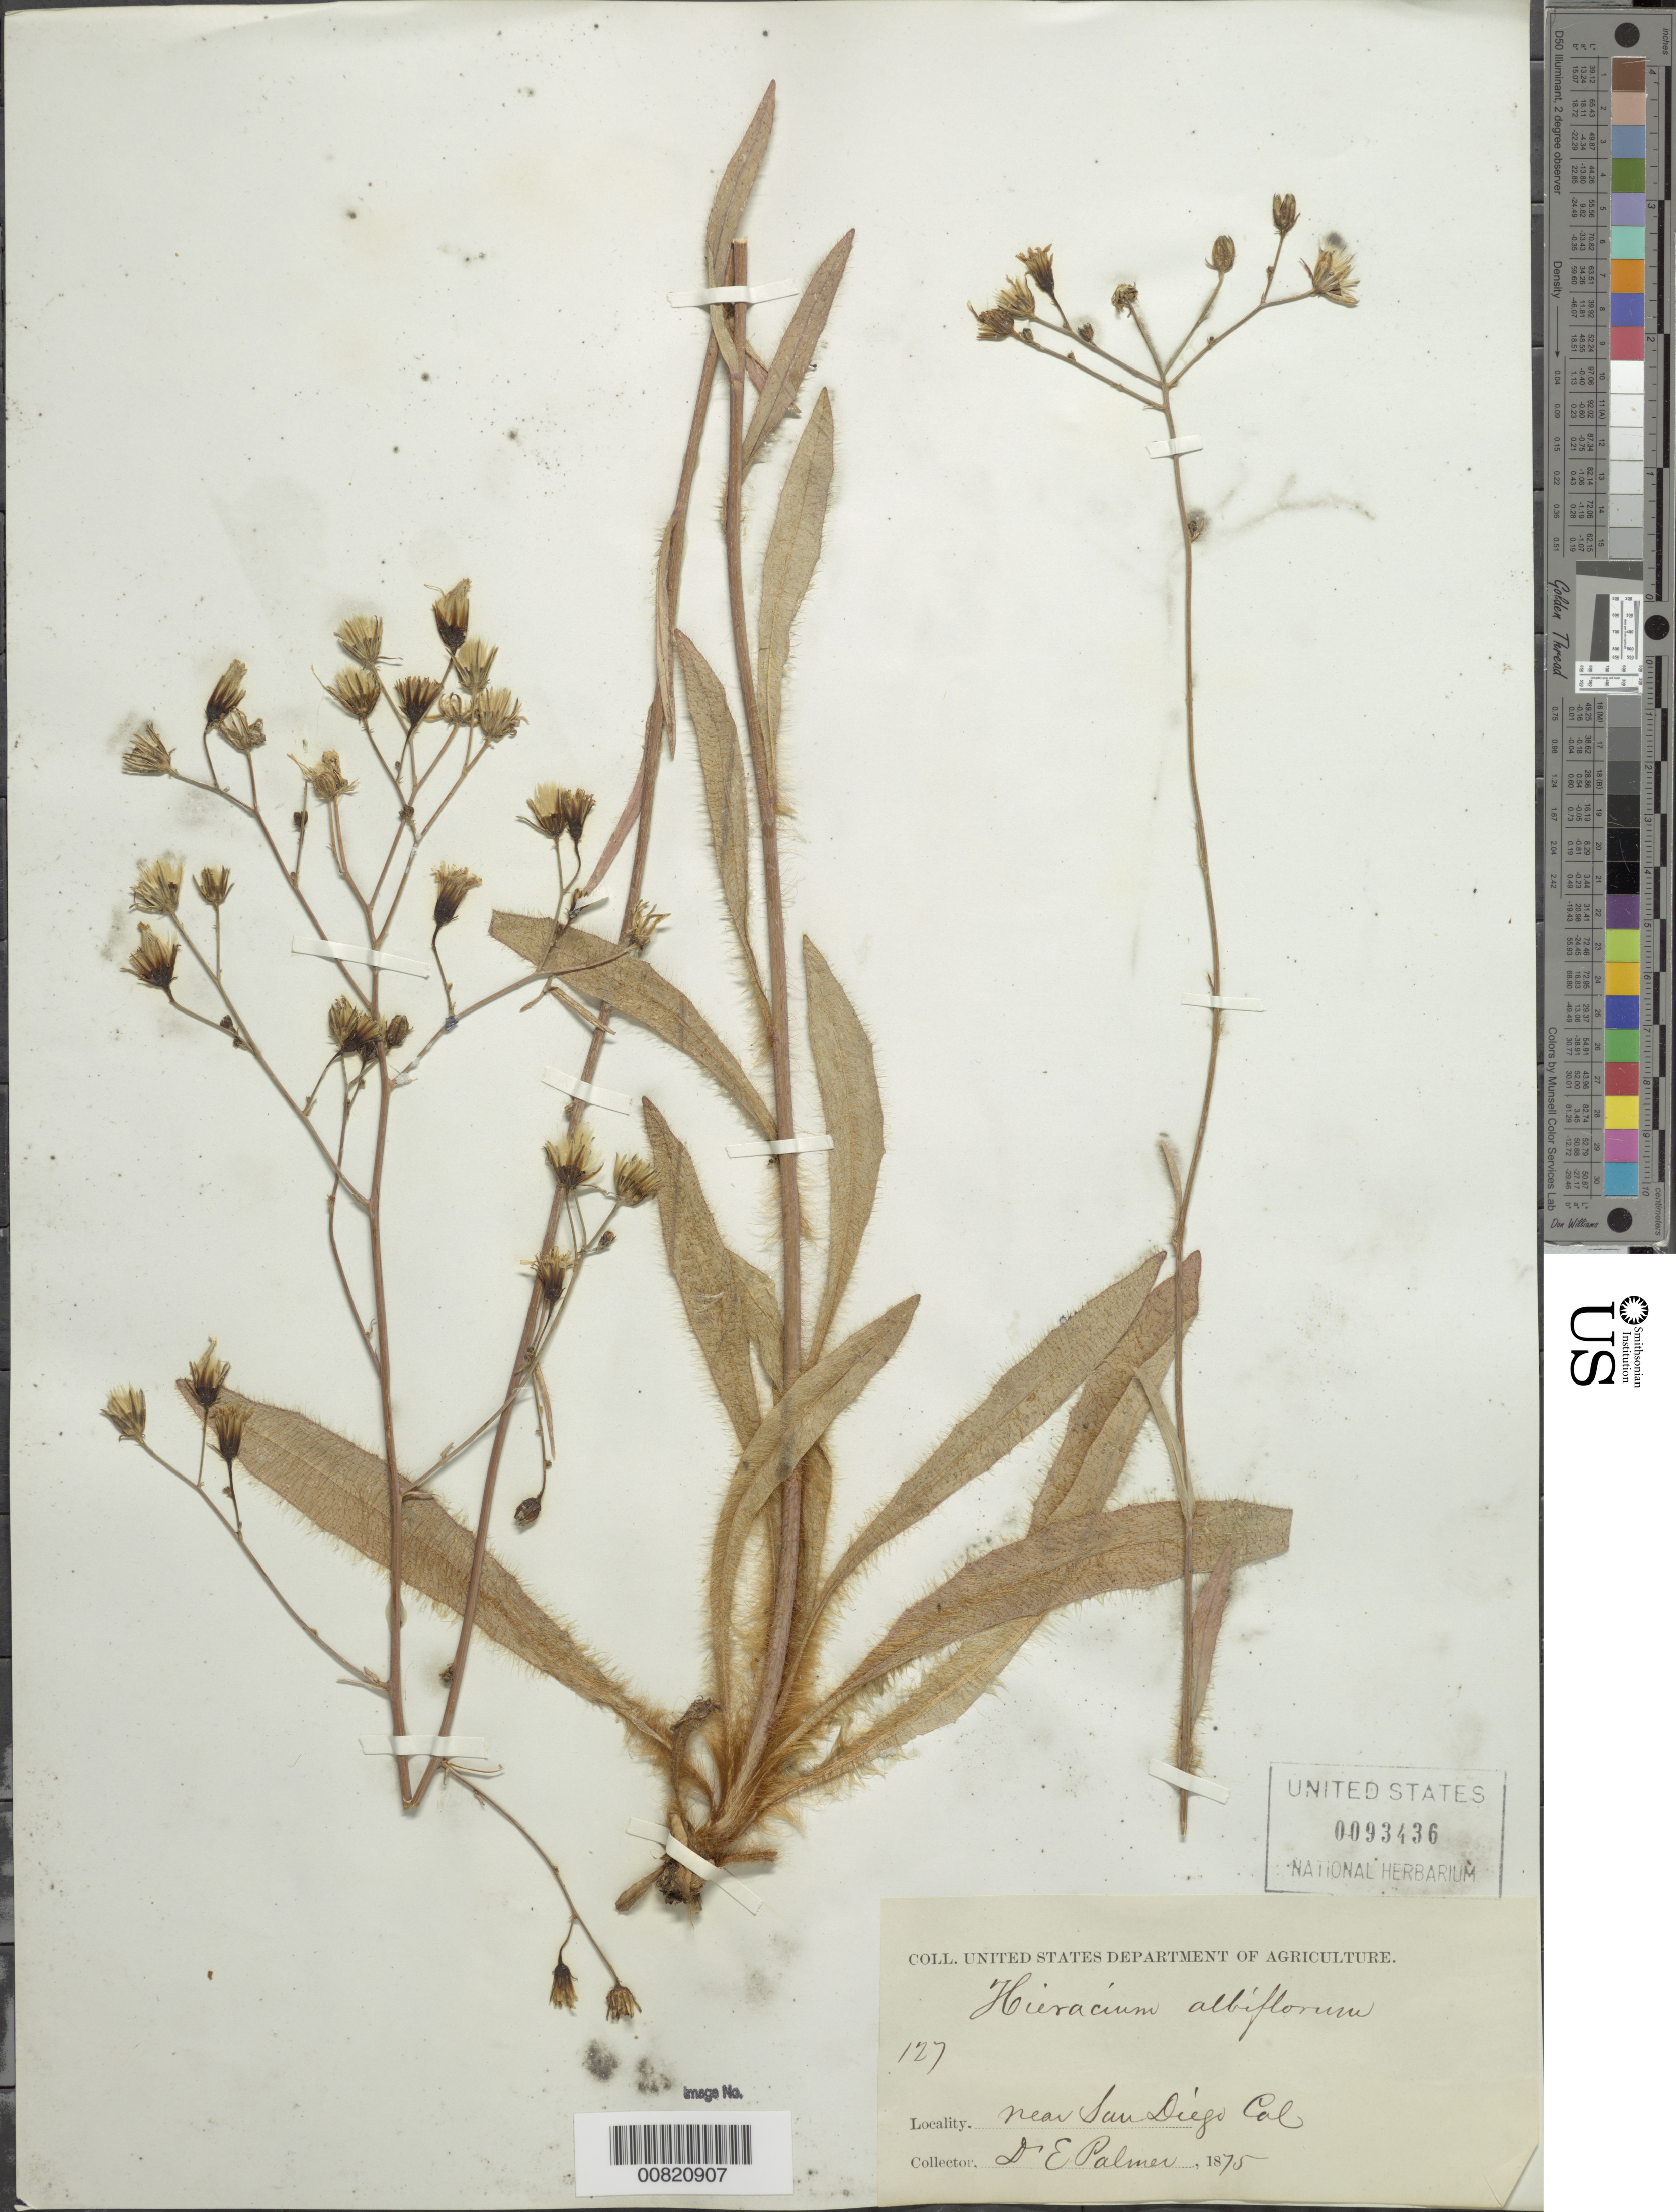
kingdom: Plantae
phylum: Tracheophyta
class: Magnoliopsida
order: Asterales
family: Asteraceae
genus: Hieracium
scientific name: Hieracium albiflorum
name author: Hook.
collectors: E. Palmer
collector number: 127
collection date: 1875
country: United States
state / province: California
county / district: San Diego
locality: Near San Diego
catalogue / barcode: US 93436